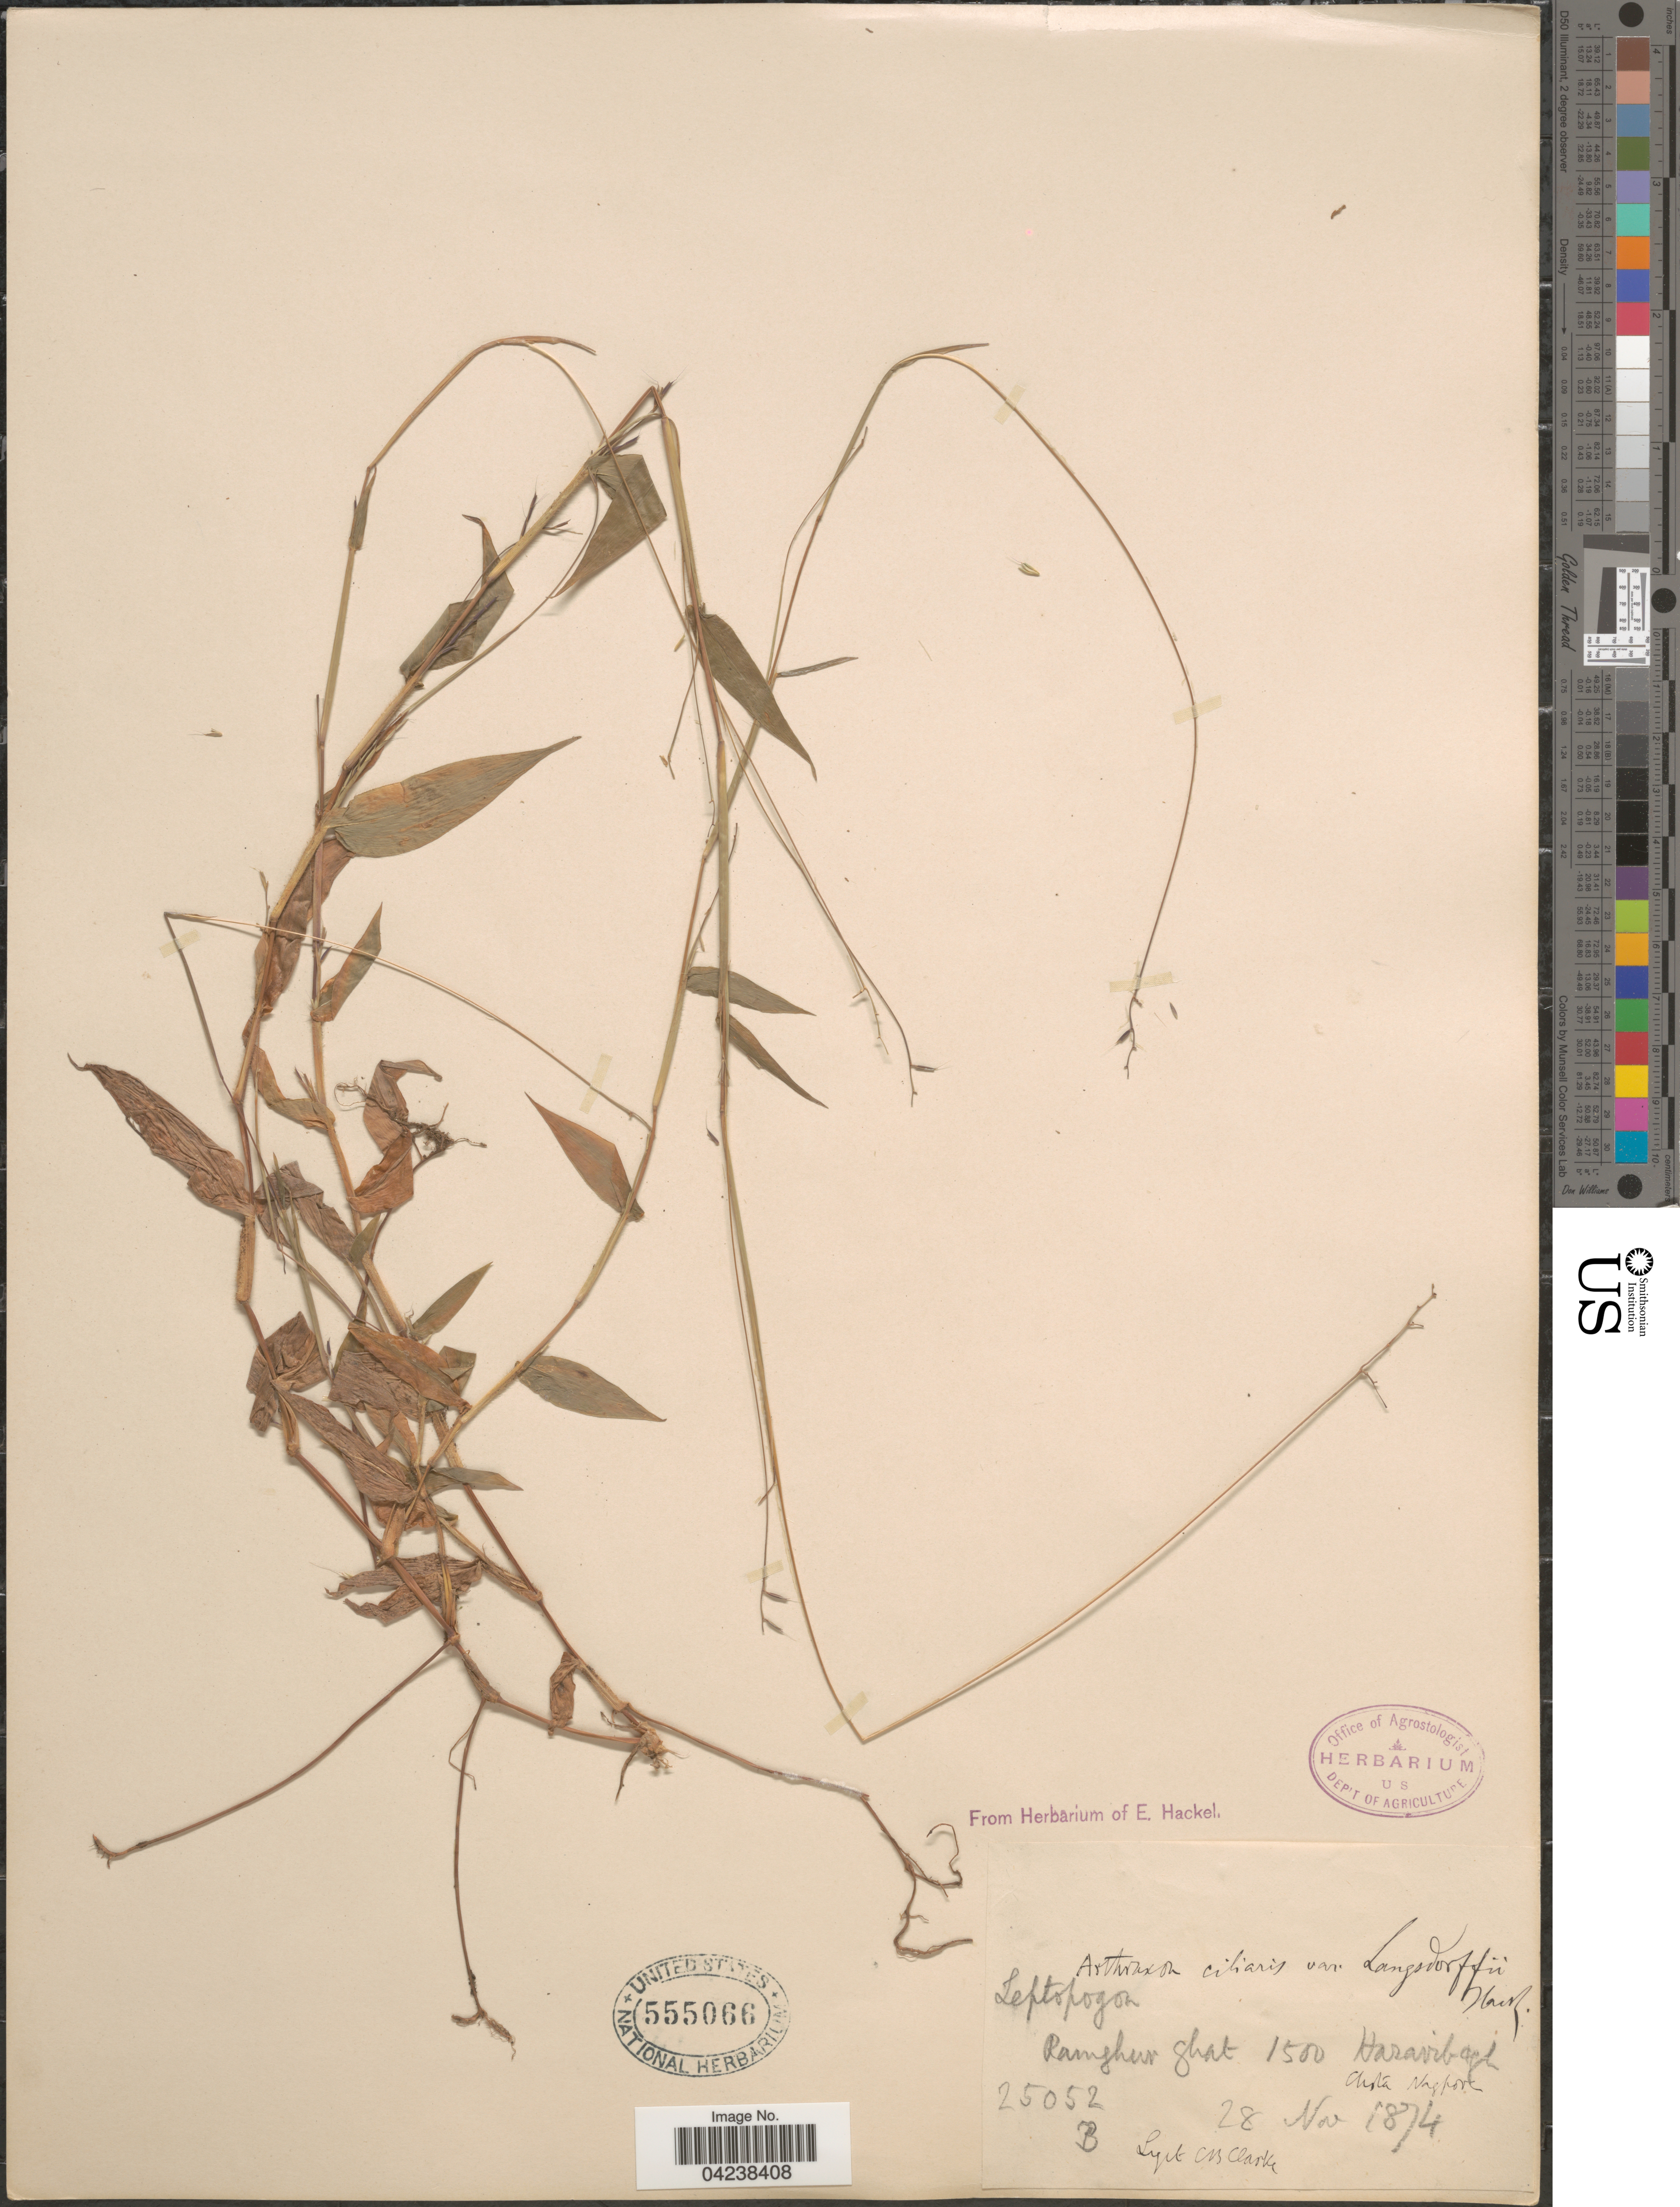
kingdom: Plantae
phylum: Tracheophyta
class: Liliopsida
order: Poales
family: Poaceae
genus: Arthraxon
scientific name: Arthraxon hispidus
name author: (Thunb.) Makino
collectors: C. B. Clarke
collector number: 25052B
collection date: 1874-11-28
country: India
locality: Ramghur ghat. Hazaribagh Chota Nagpore.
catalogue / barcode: US 555066